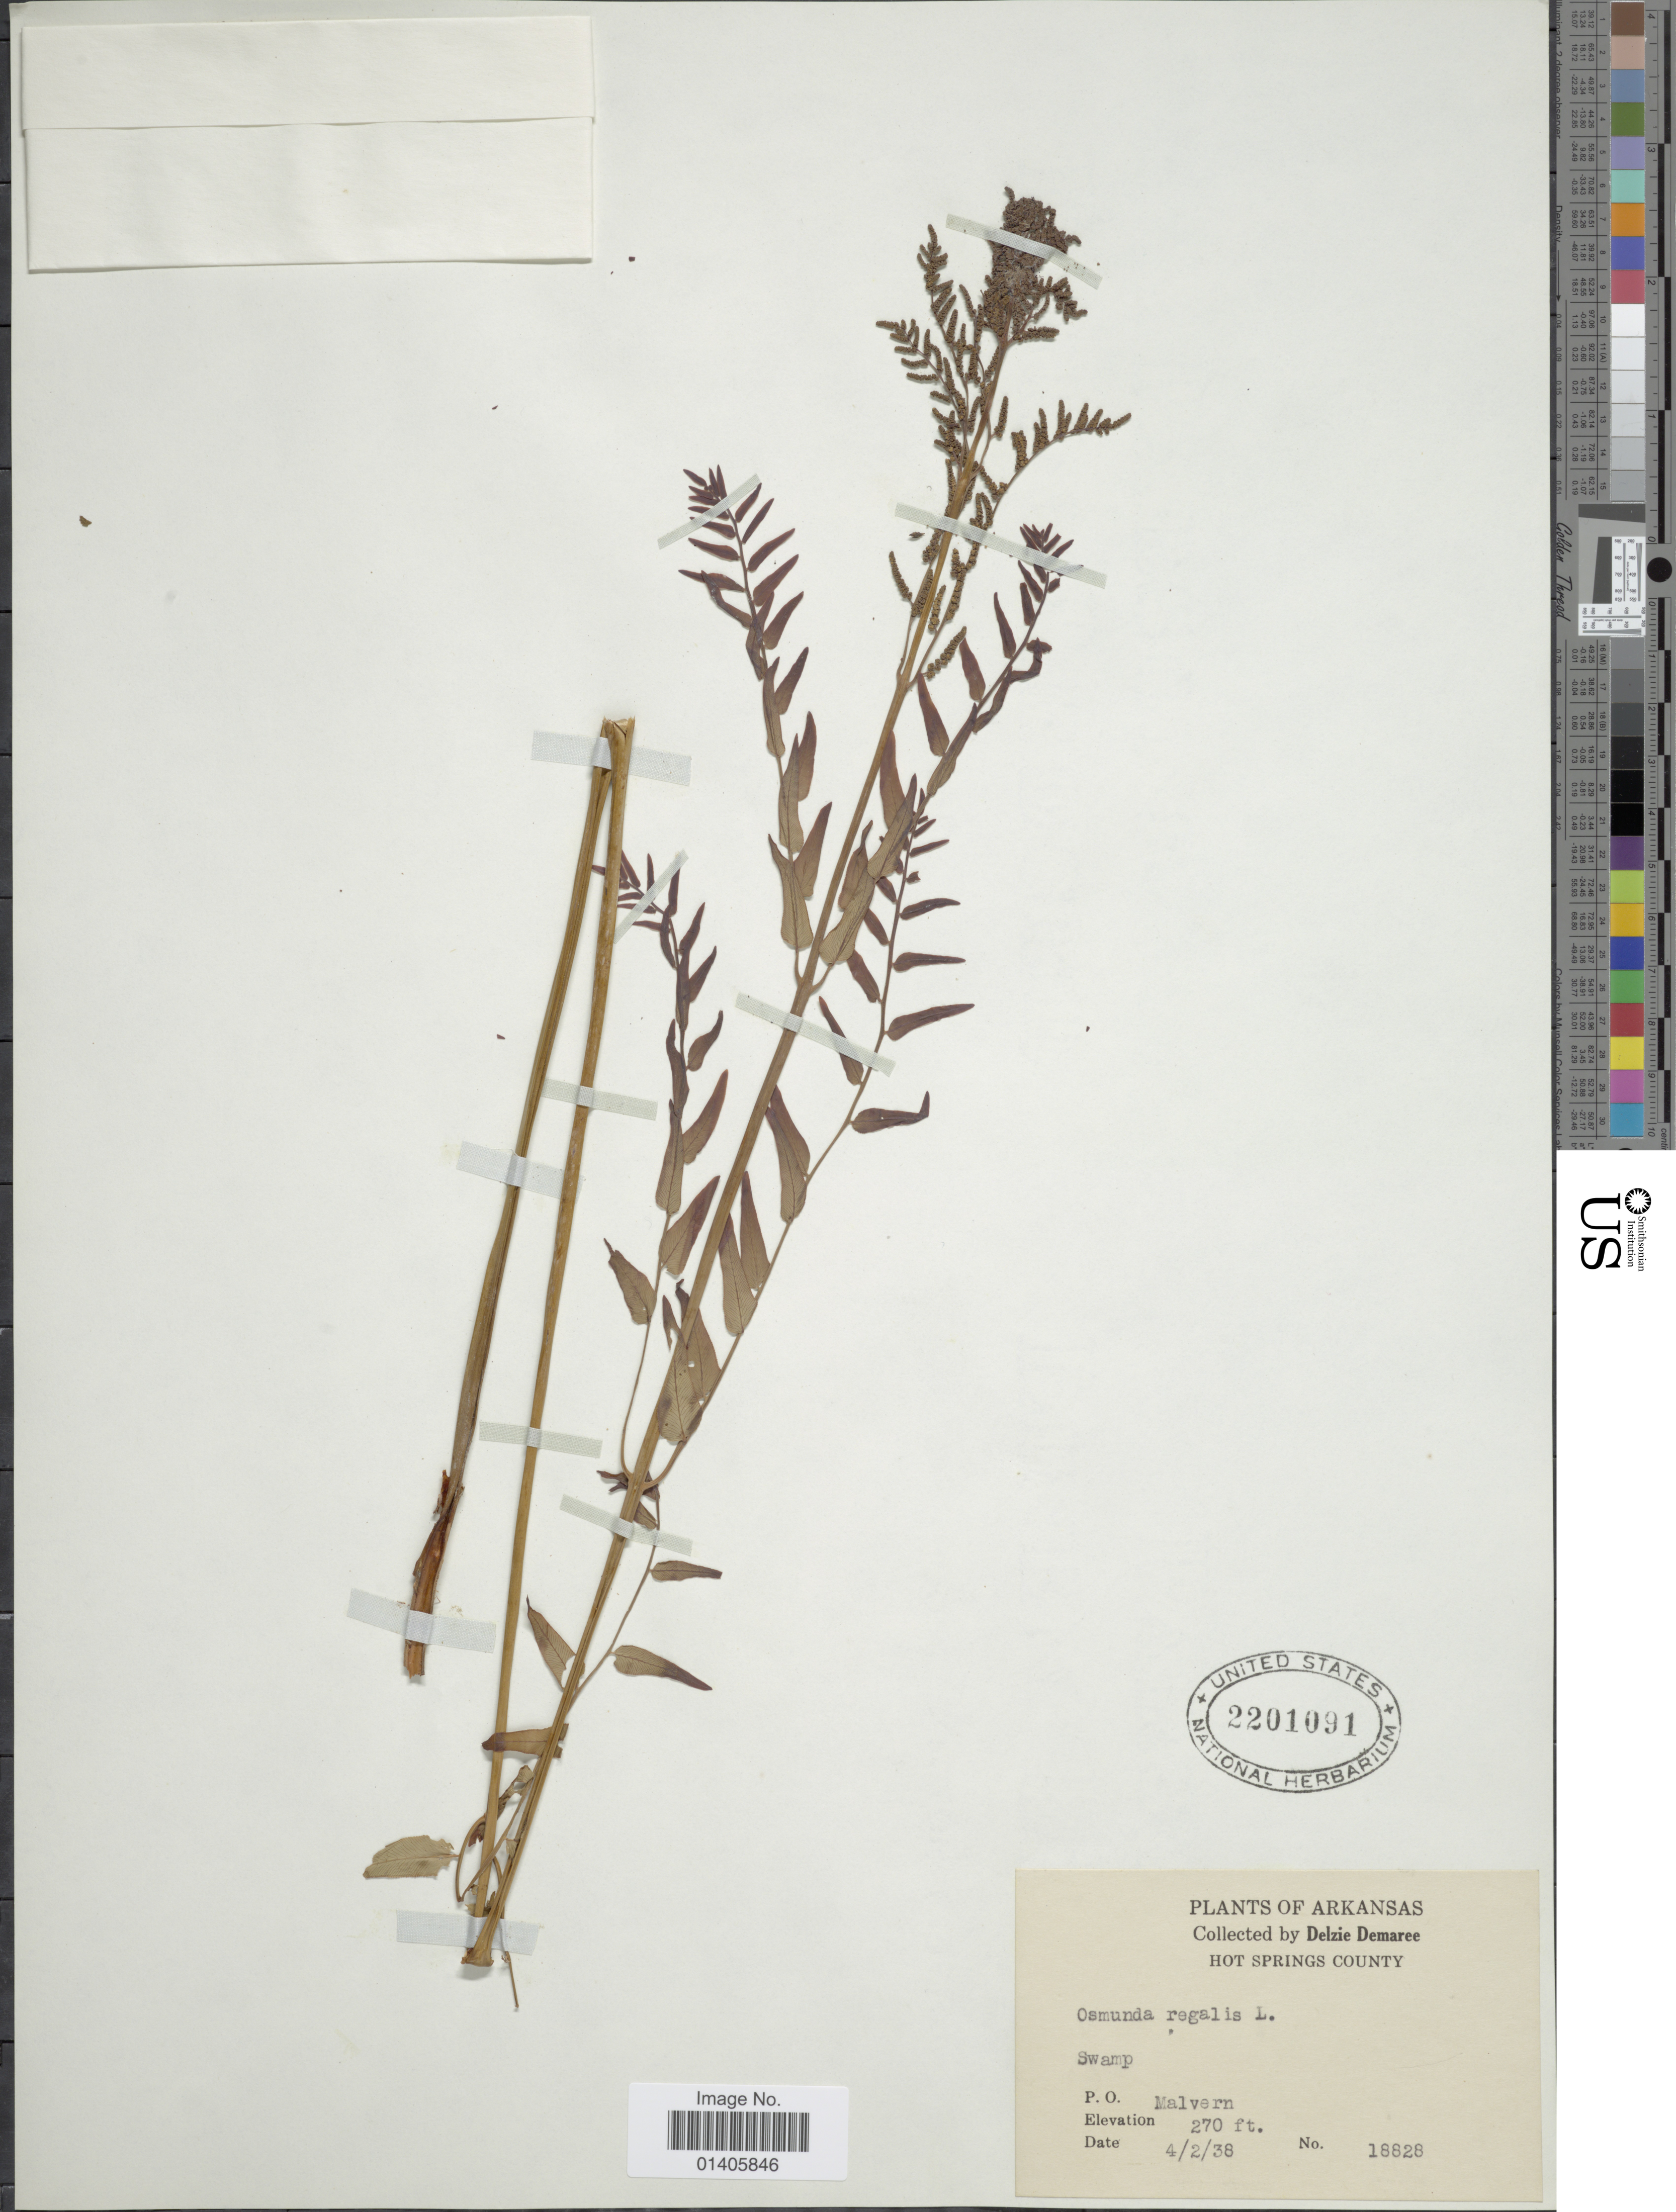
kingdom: Plantae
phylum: Tracheophyta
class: Polypodiopsida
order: Osmundales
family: Osmundaceae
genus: Osmunda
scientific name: Osmunda regalis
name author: L.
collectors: D. Demaree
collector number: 18828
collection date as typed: Transcribed d/m/y: 2/4/38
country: United States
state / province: Arkansas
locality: Hot Springs County, P.O.Malvern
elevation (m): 82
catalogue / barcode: US 2201091